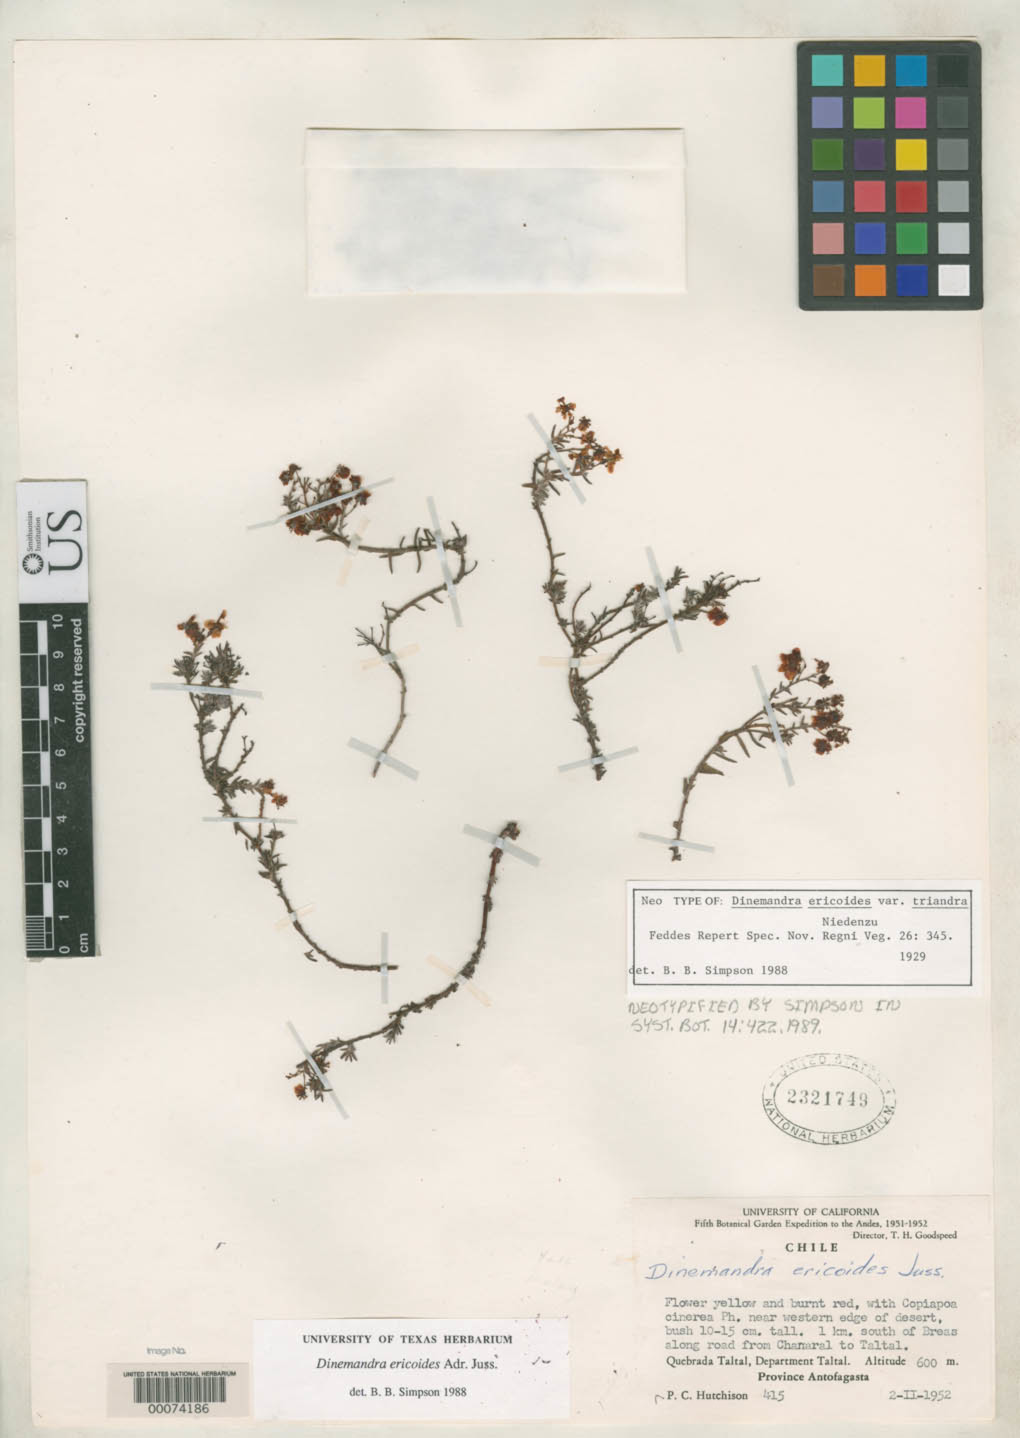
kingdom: Plantae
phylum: Tracheophyta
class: Magnoliopsida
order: Malpighiales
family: Malpighiaceae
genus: Dinemandra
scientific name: Dinemandra ericoides var. triandra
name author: Nied.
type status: Neotype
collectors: P. C. Hutchison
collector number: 415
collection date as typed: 02 Feb 1952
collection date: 1952-02-02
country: Chile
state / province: Antofagasta (II)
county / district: Taltal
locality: Quebrada Taltal, 1 km S of Breas along road from Chanaral to Taltal.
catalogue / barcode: US 2321749